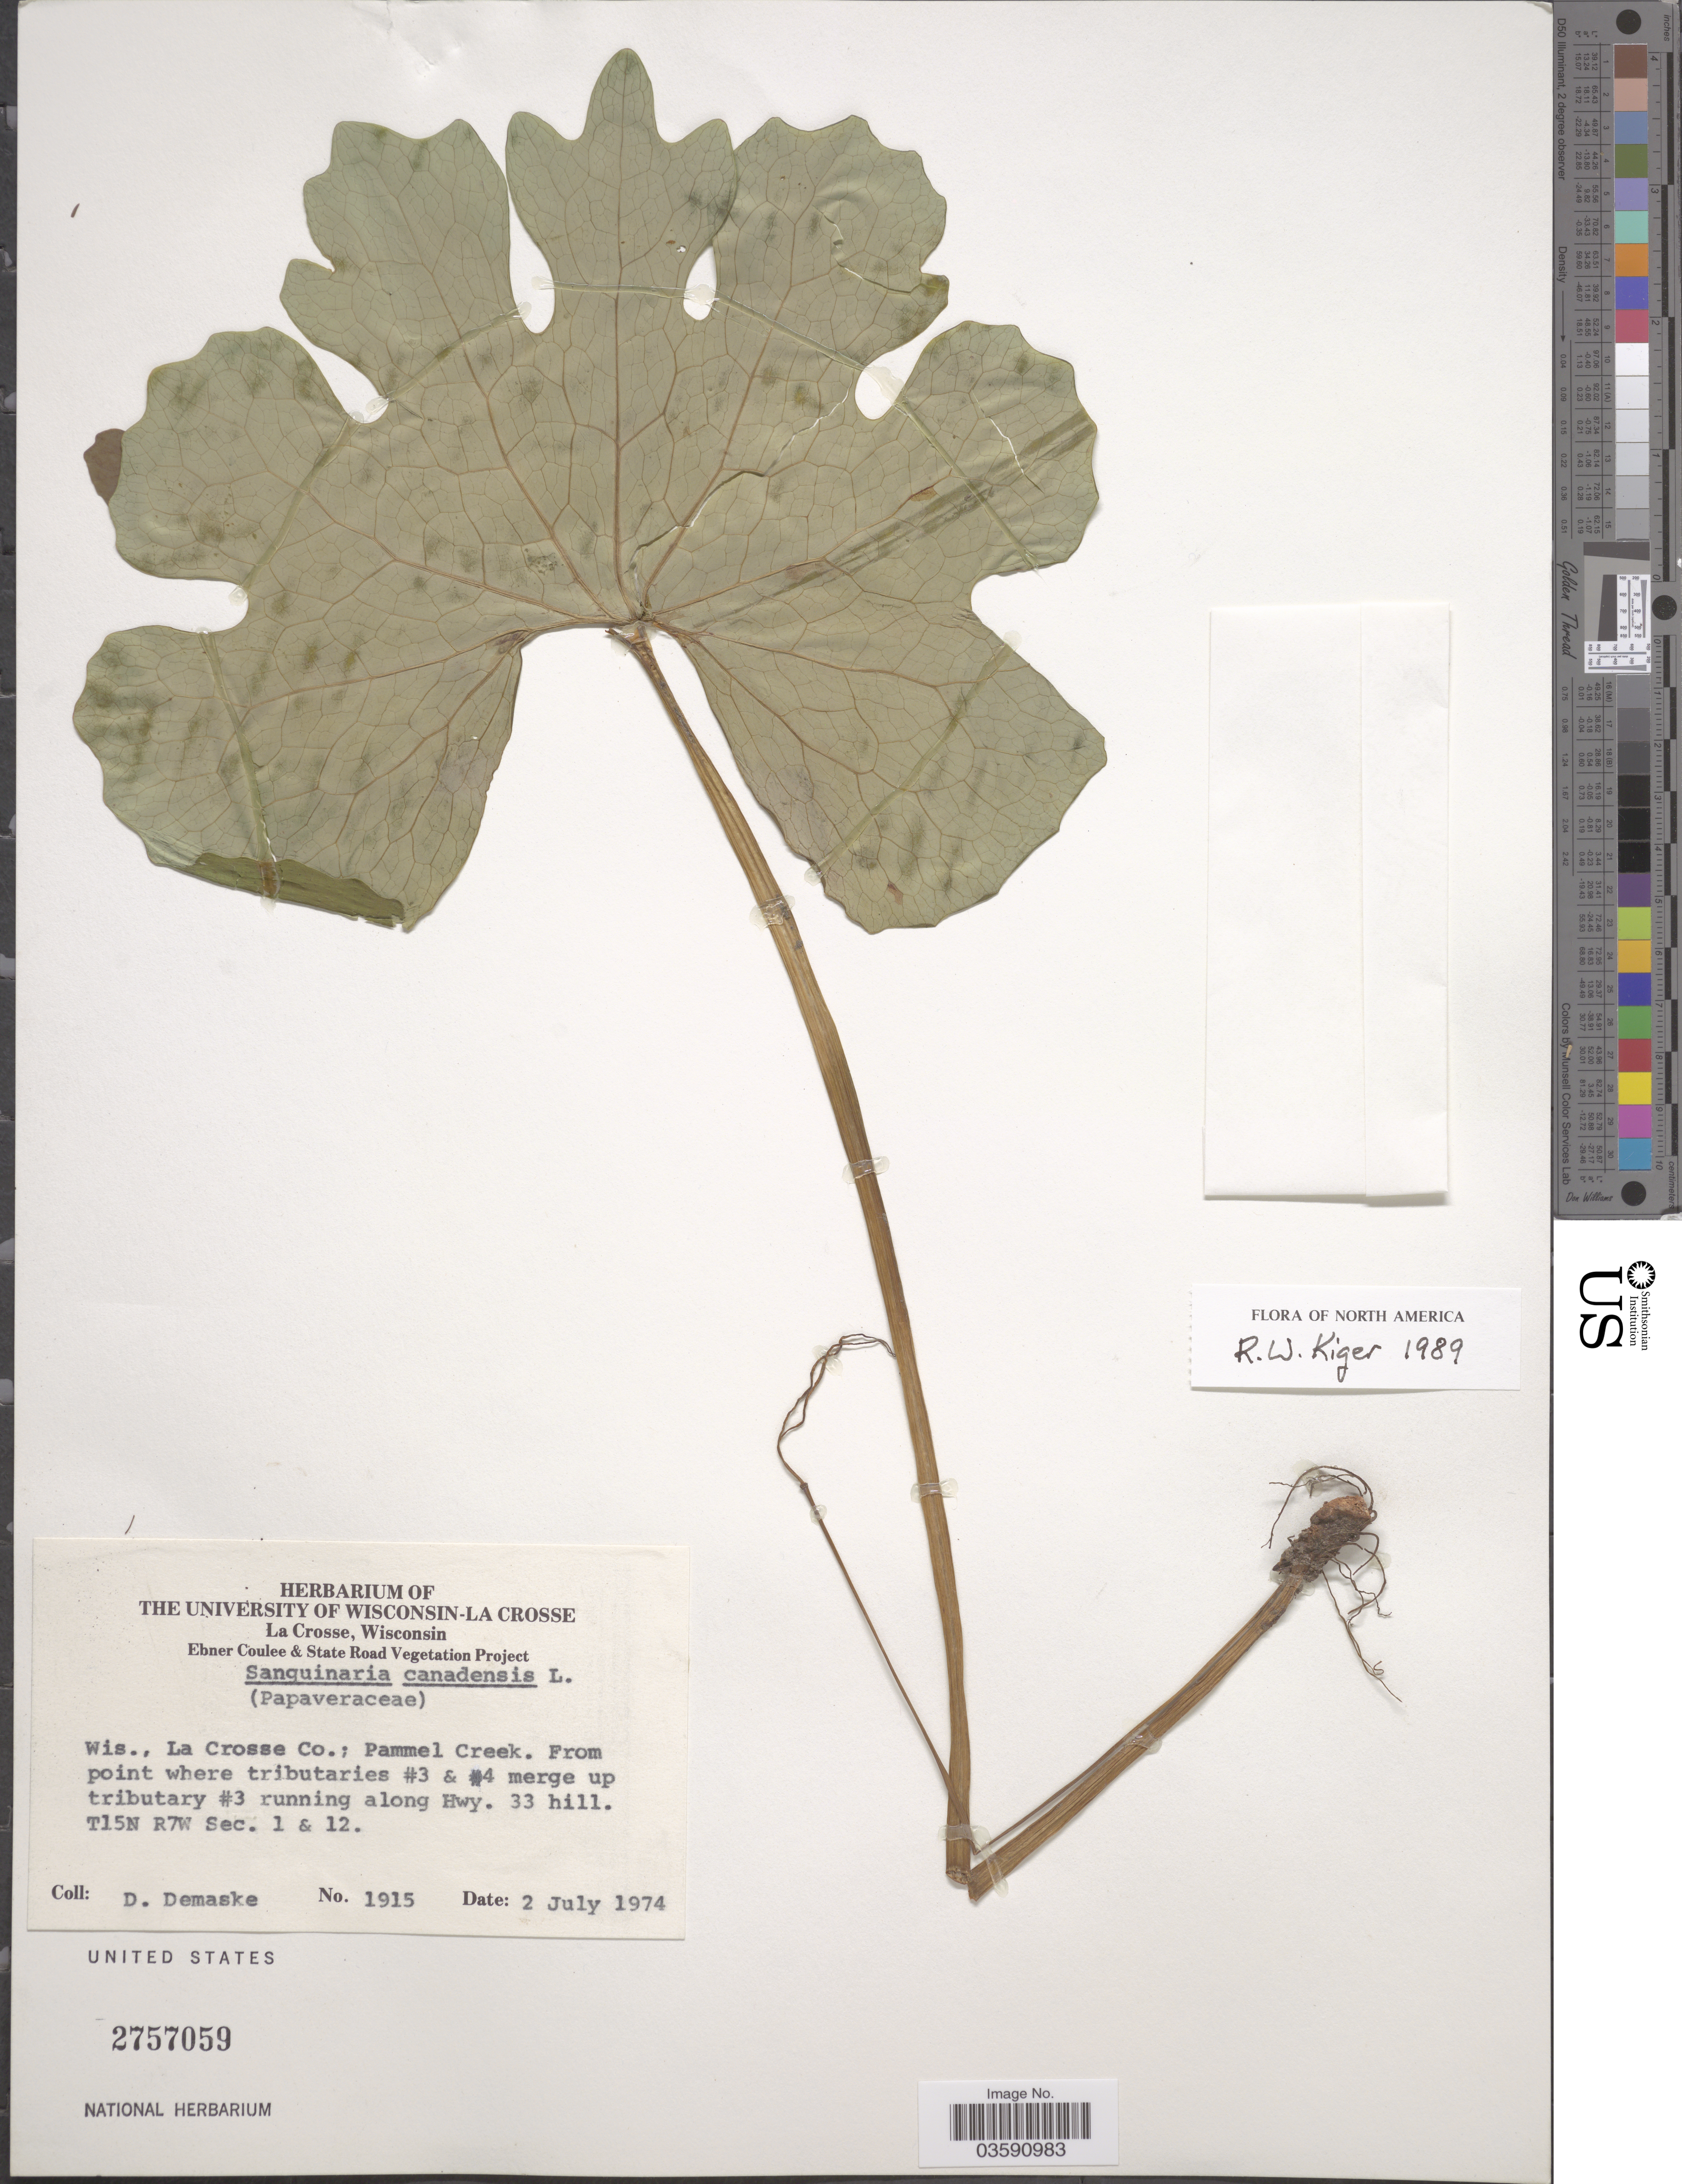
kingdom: Plantae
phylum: Tracheophyta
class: Magnoliopsida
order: Ranunculales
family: Papaveraceae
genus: Sanguinaria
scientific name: Sanguinaria canadensis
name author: L.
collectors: D. Demaske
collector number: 1915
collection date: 1974-07-02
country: United States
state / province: Wisconsin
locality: La Crosse Co.; Pammel Creek. From point where tributaries #3 & #4 merge up tributary #3 running along Hwy. 33 hill. T15N R7W Sec. 1 & 12.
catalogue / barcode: US 2757059